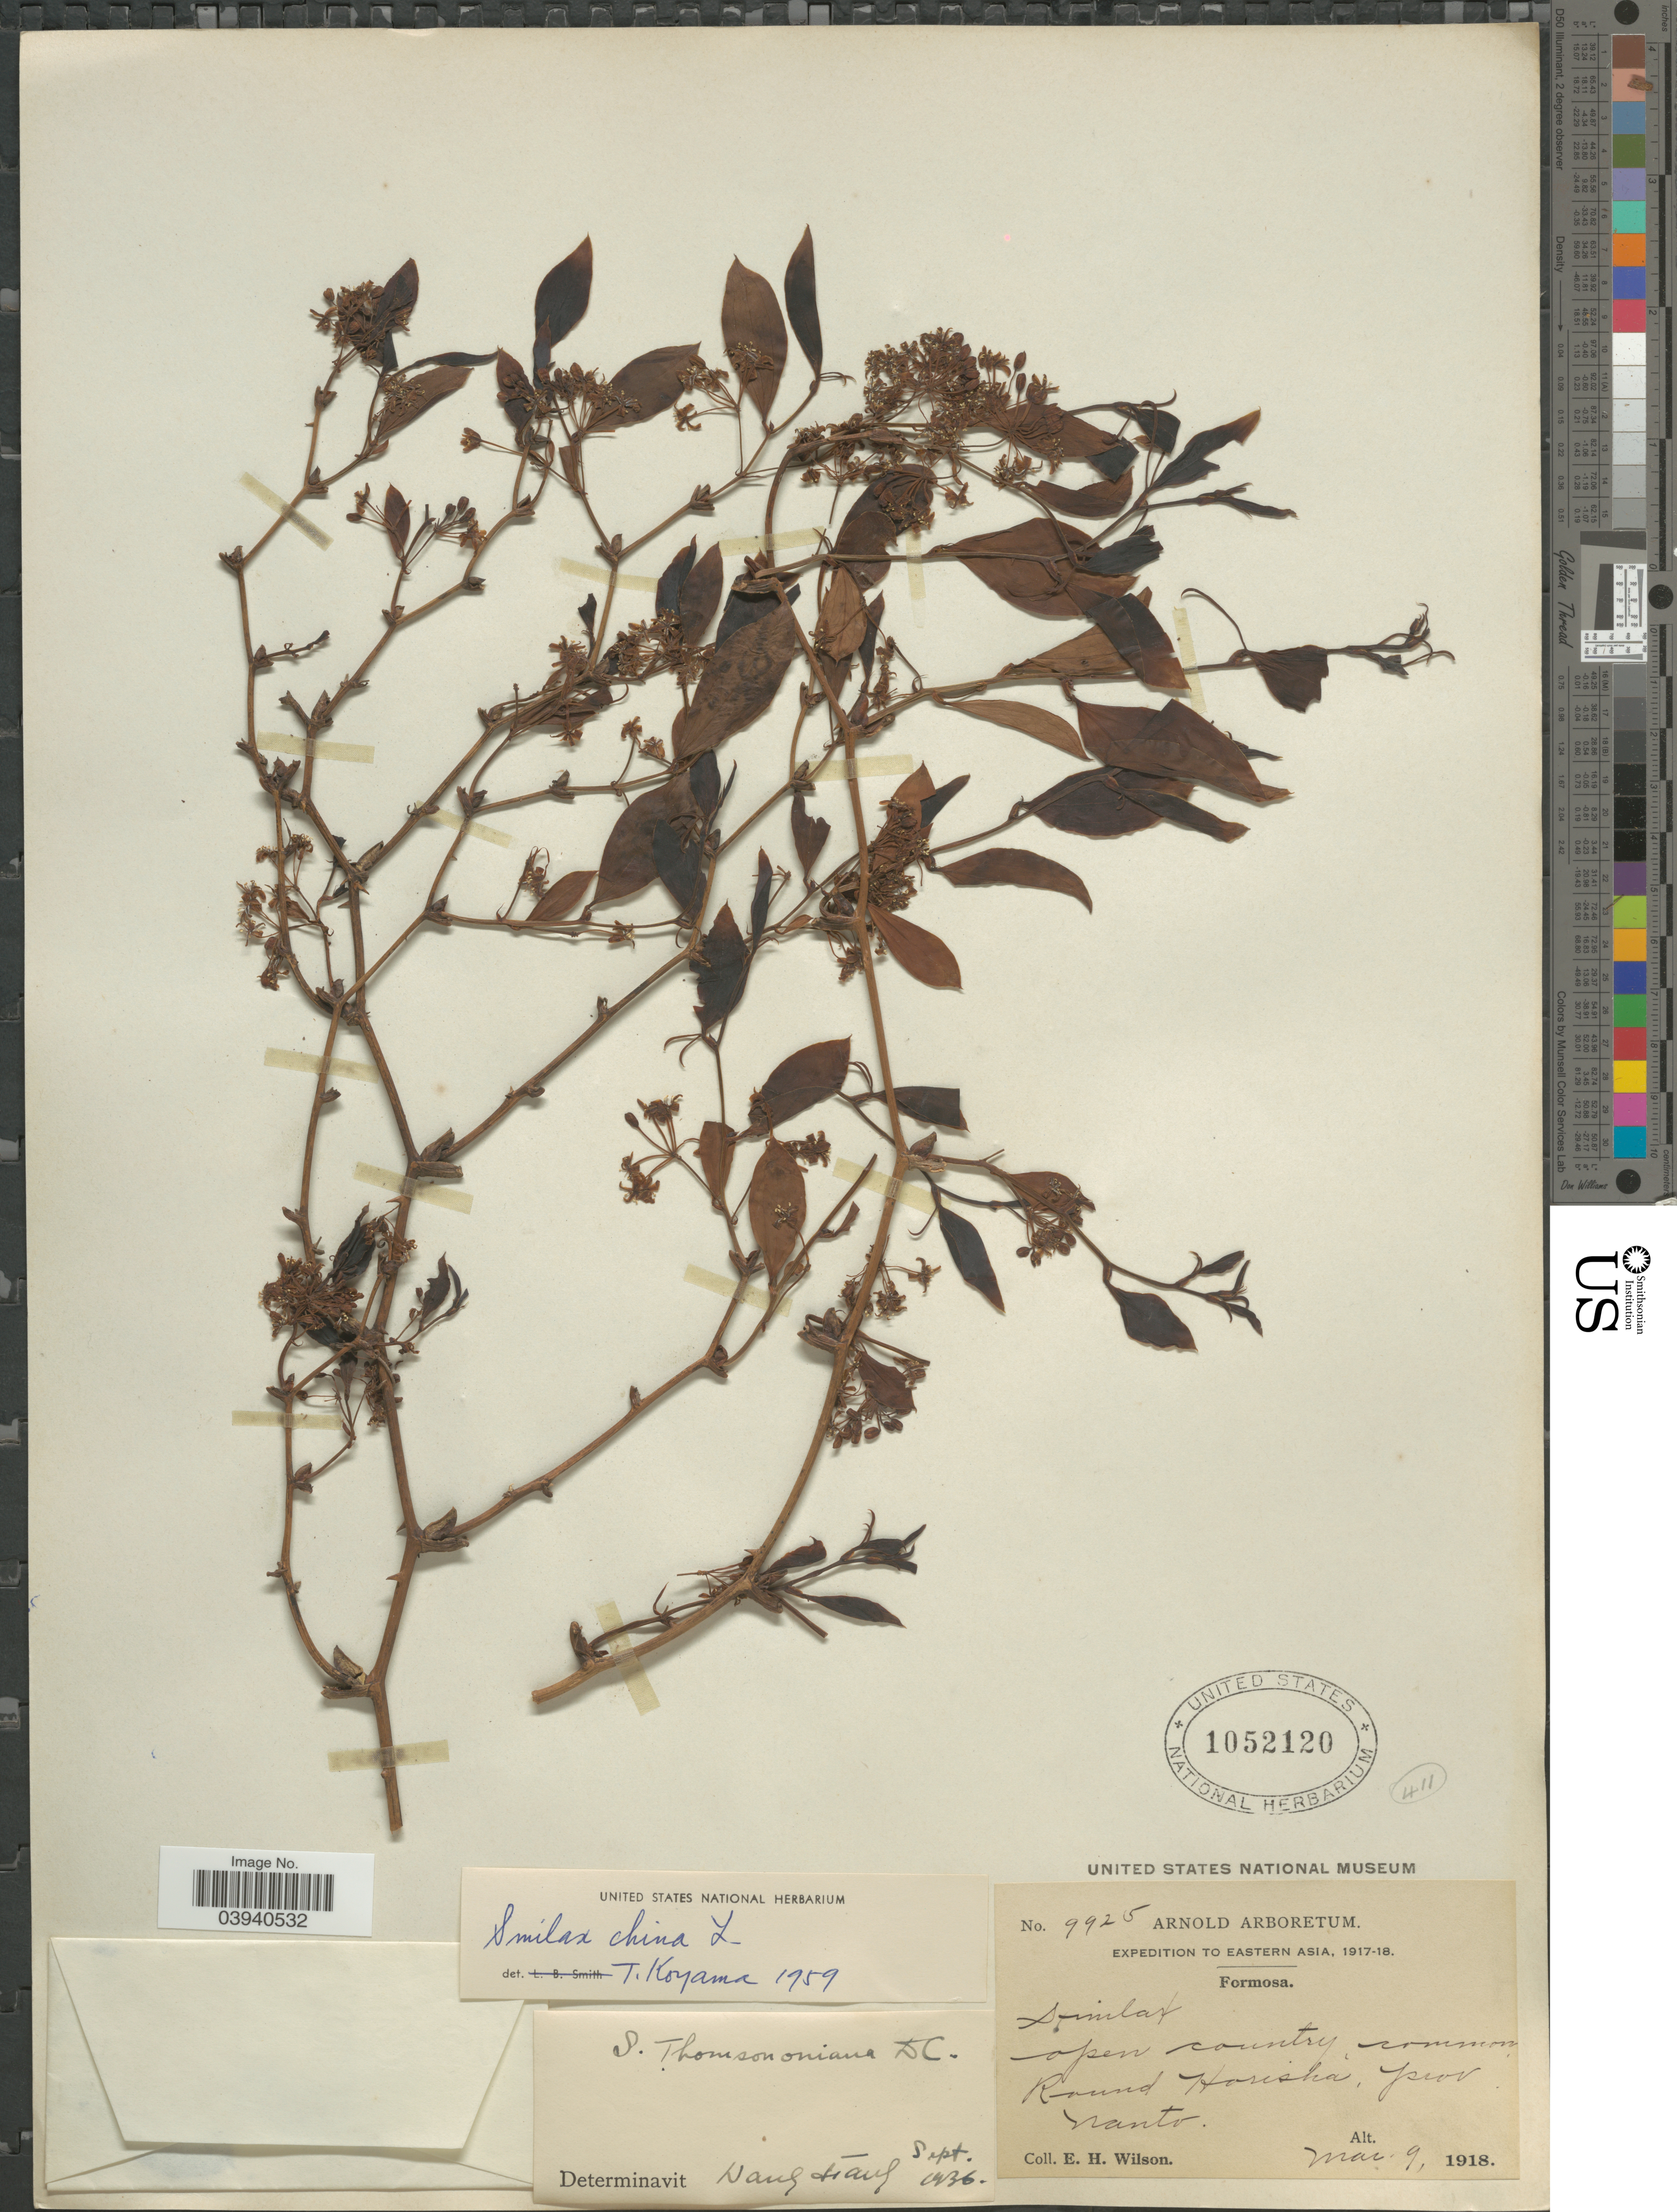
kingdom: Plantae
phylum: Tracheophyta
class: Liliopsida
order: Liliales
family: Smilacaceae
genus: Smilax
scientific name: Smilax china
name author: L.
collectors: E. Wilson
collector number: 9925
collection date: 1918-03-09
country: Taiwan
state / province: Nantou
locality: Formosa. Round Horiska, prov. Nanto.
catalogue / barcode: US 1052120